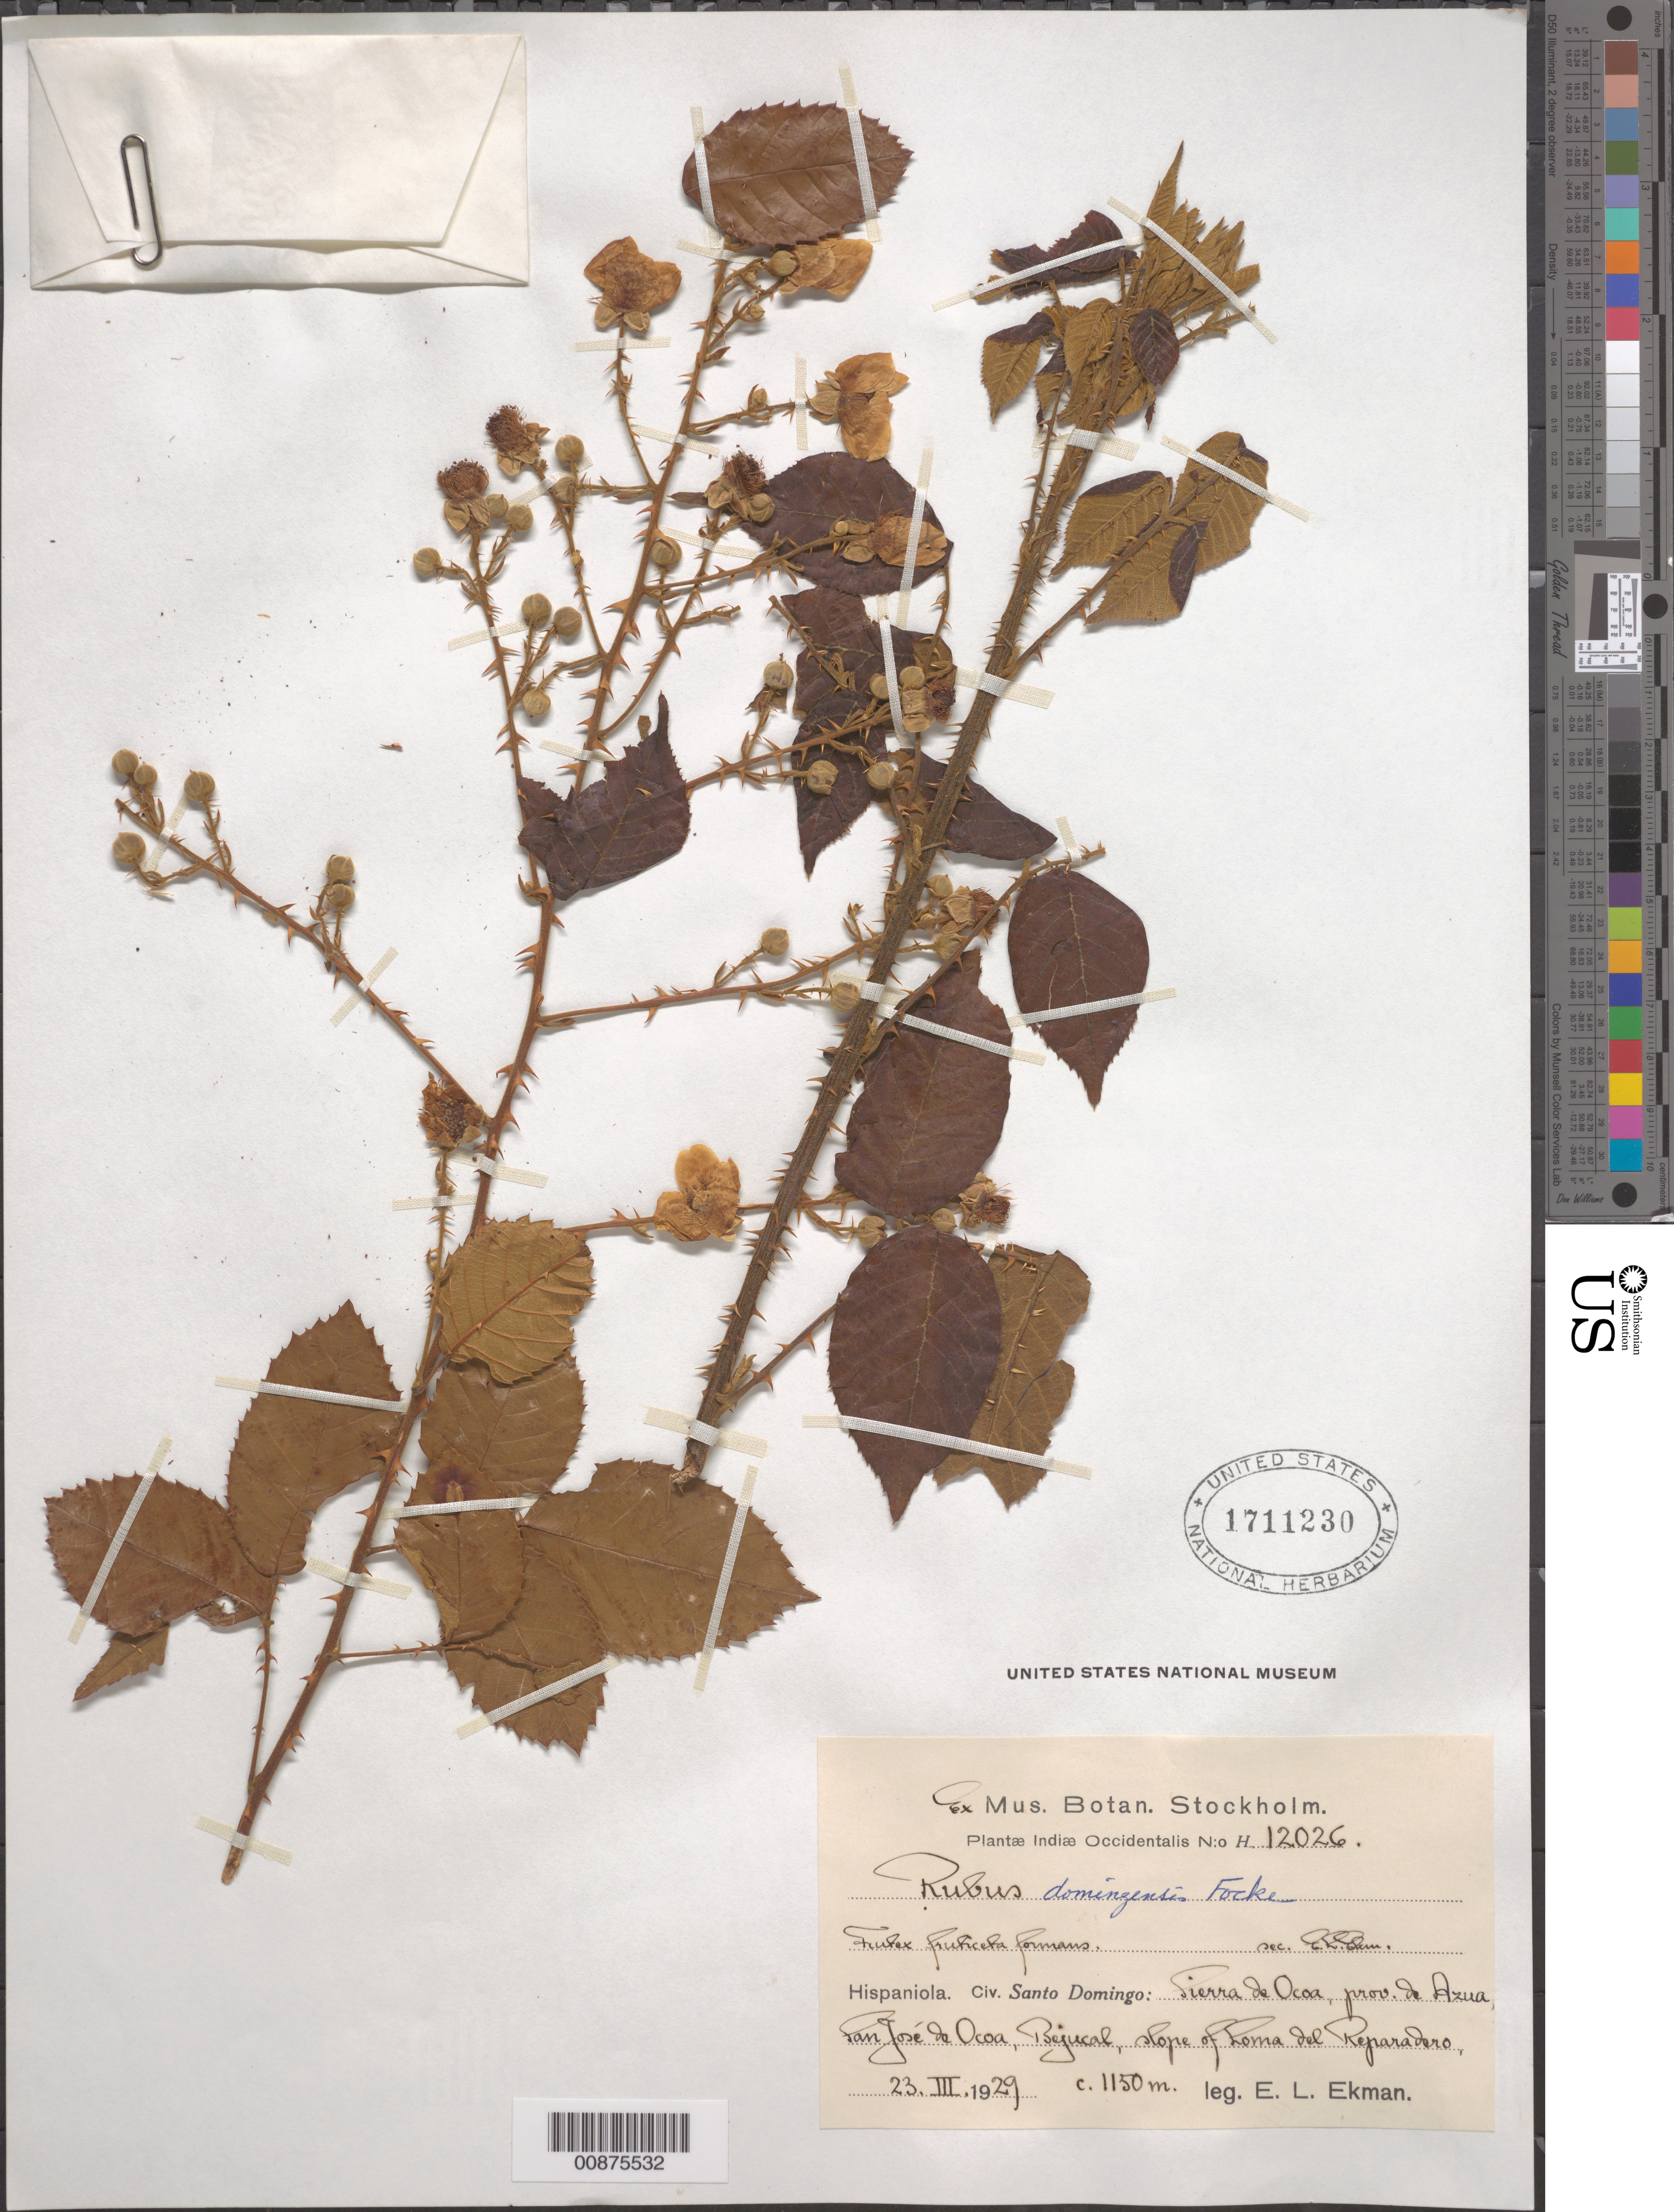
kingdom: Plantae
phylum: Tracheophyta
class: Magnoliopsida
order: Rosales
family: Rosaceae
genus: Rubus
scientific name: Rubus domingensis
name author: Focke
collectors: E. L. Ekman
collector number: H 12026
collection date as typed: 23 Mar 1929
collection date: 1929-03-23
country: Dominican Republic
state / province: Azua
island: Hispaniola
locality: Sierra de Ocoa, San José de Ocoa, Bejucal, slope of Loma del Repraradero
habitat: Slope of loma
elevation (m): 1150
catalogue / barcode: US 1711230